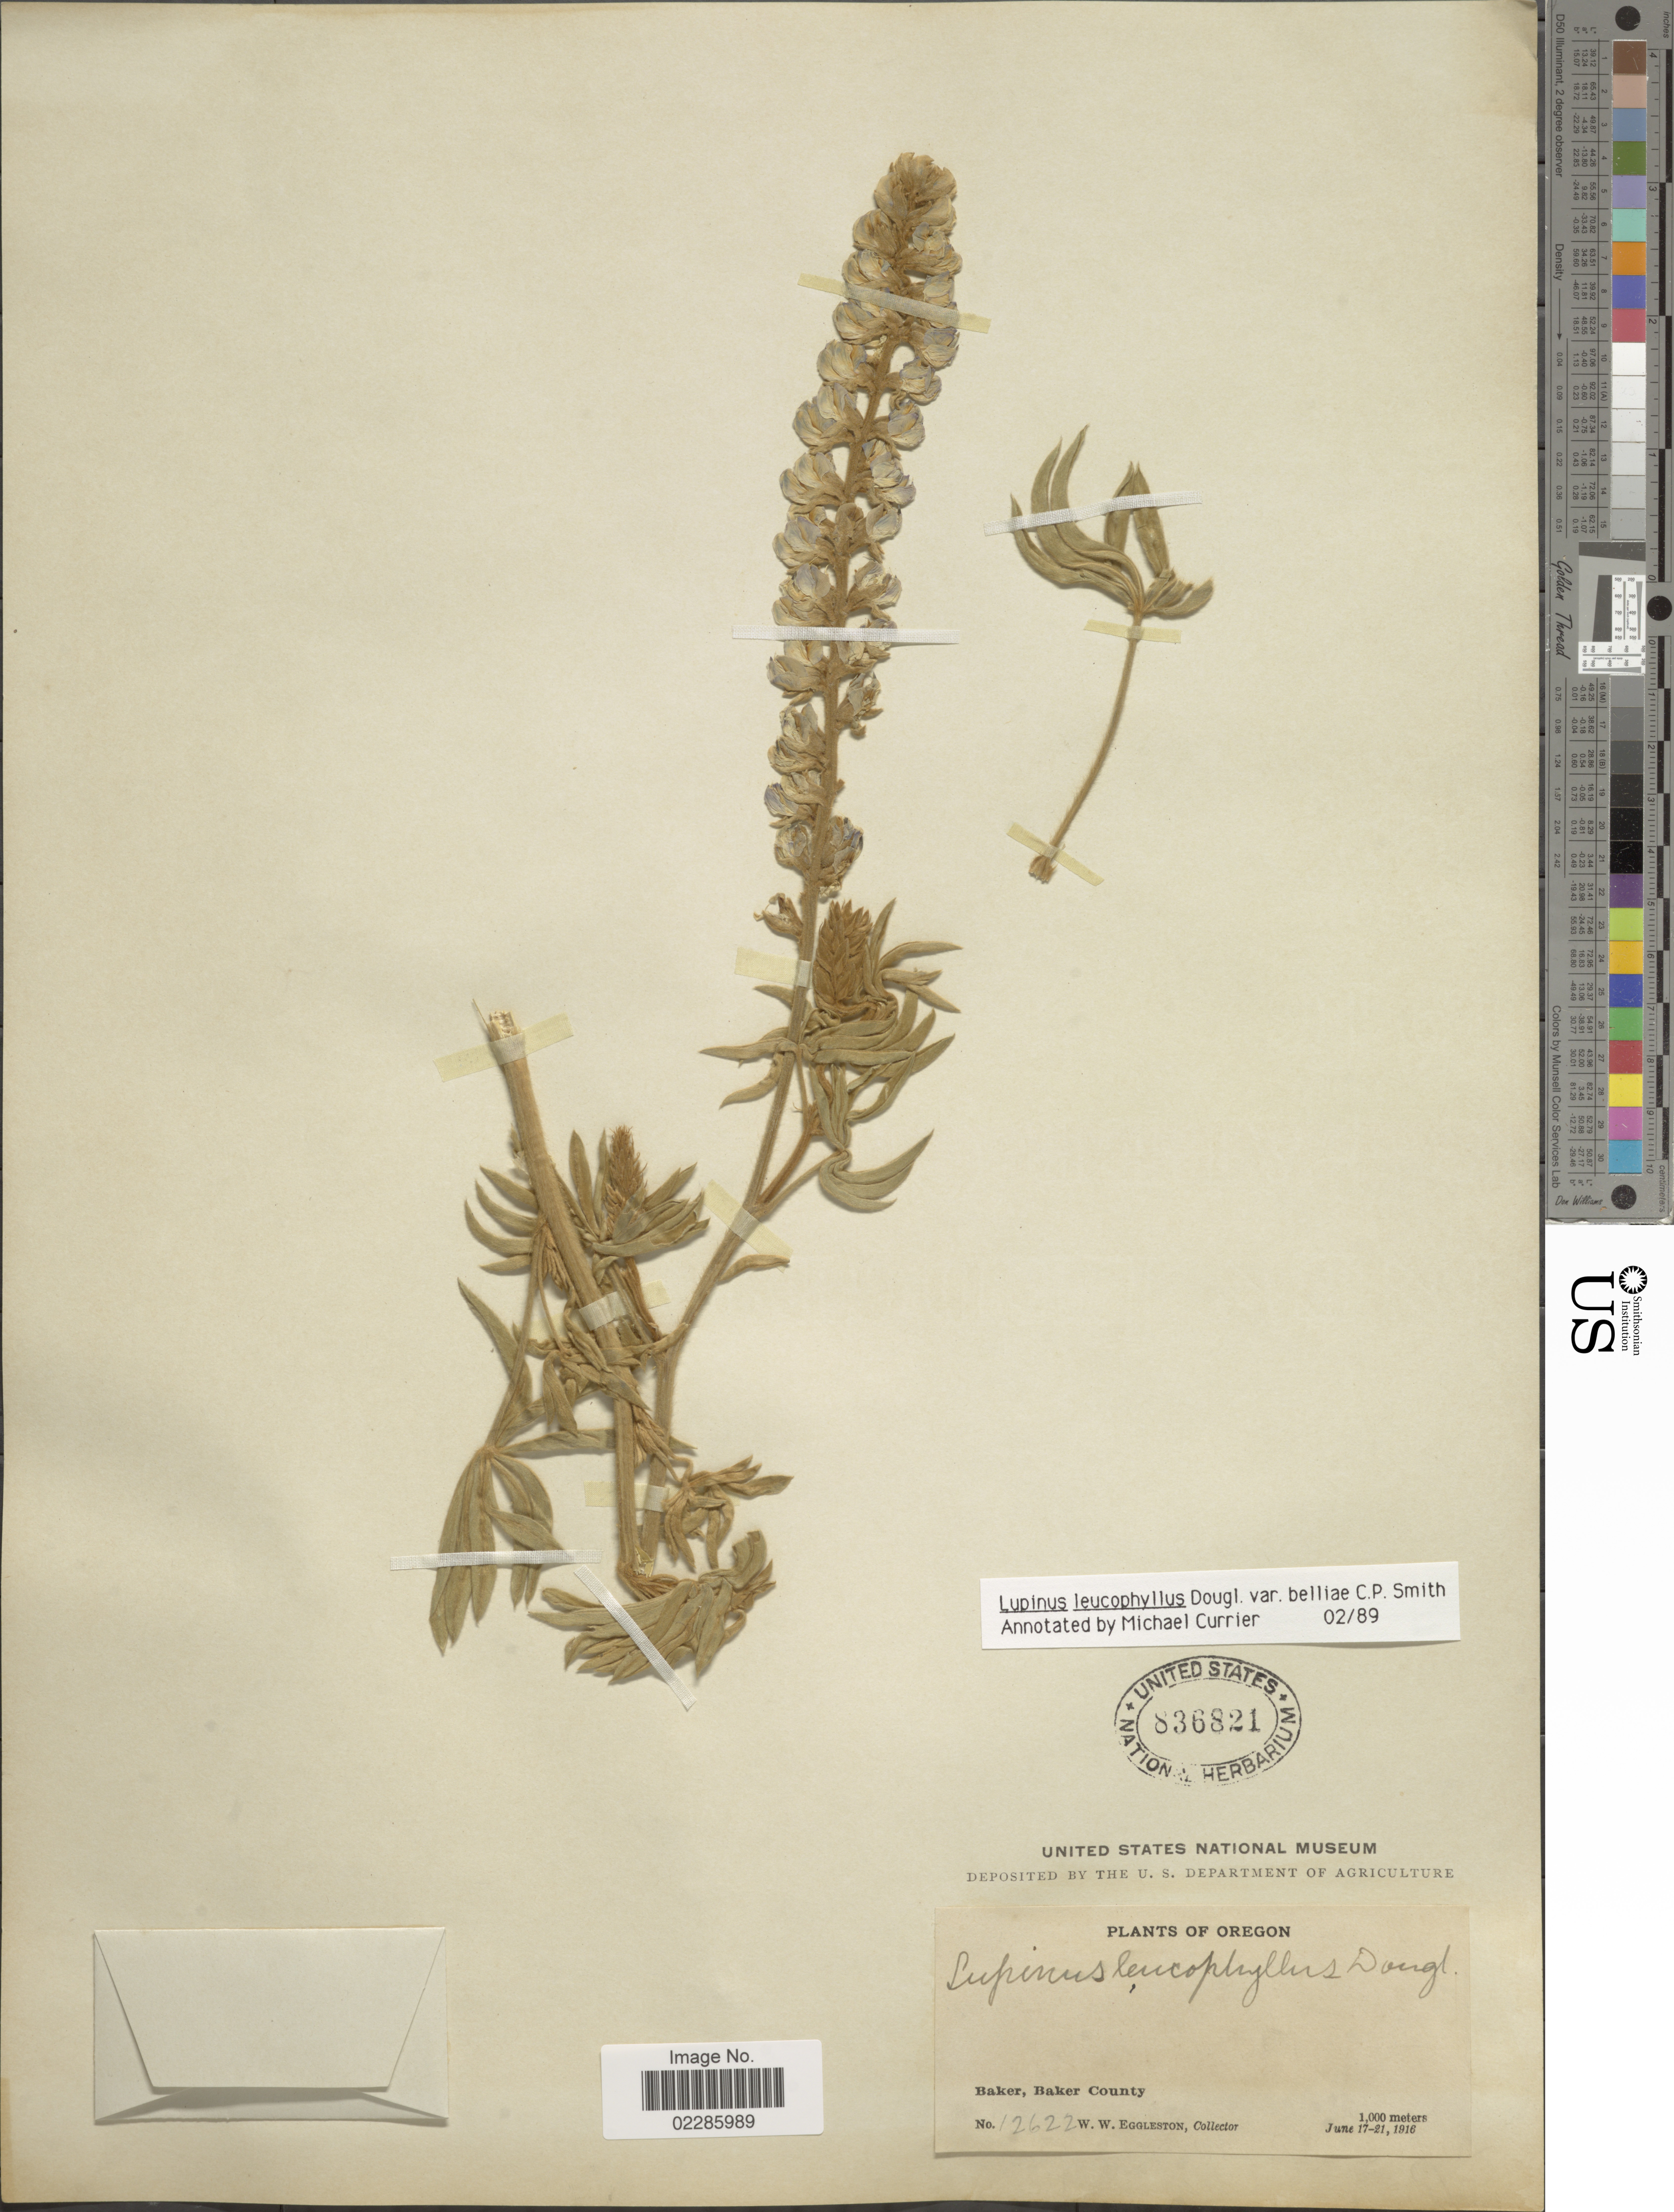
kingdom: Plantae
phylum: Tracheophyta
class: Magnoliopsida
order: Fabales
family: Fabaceae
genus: Lupinus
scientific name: Lupinus leucophyllus var. belliae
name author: C.P. Sm.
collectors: W. W. Eggleston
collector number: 12622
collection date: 1916-06-17/1916-06-21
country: United States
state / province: Oregon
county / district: Baker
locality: Baker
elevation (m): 1000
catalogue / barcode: US 836821